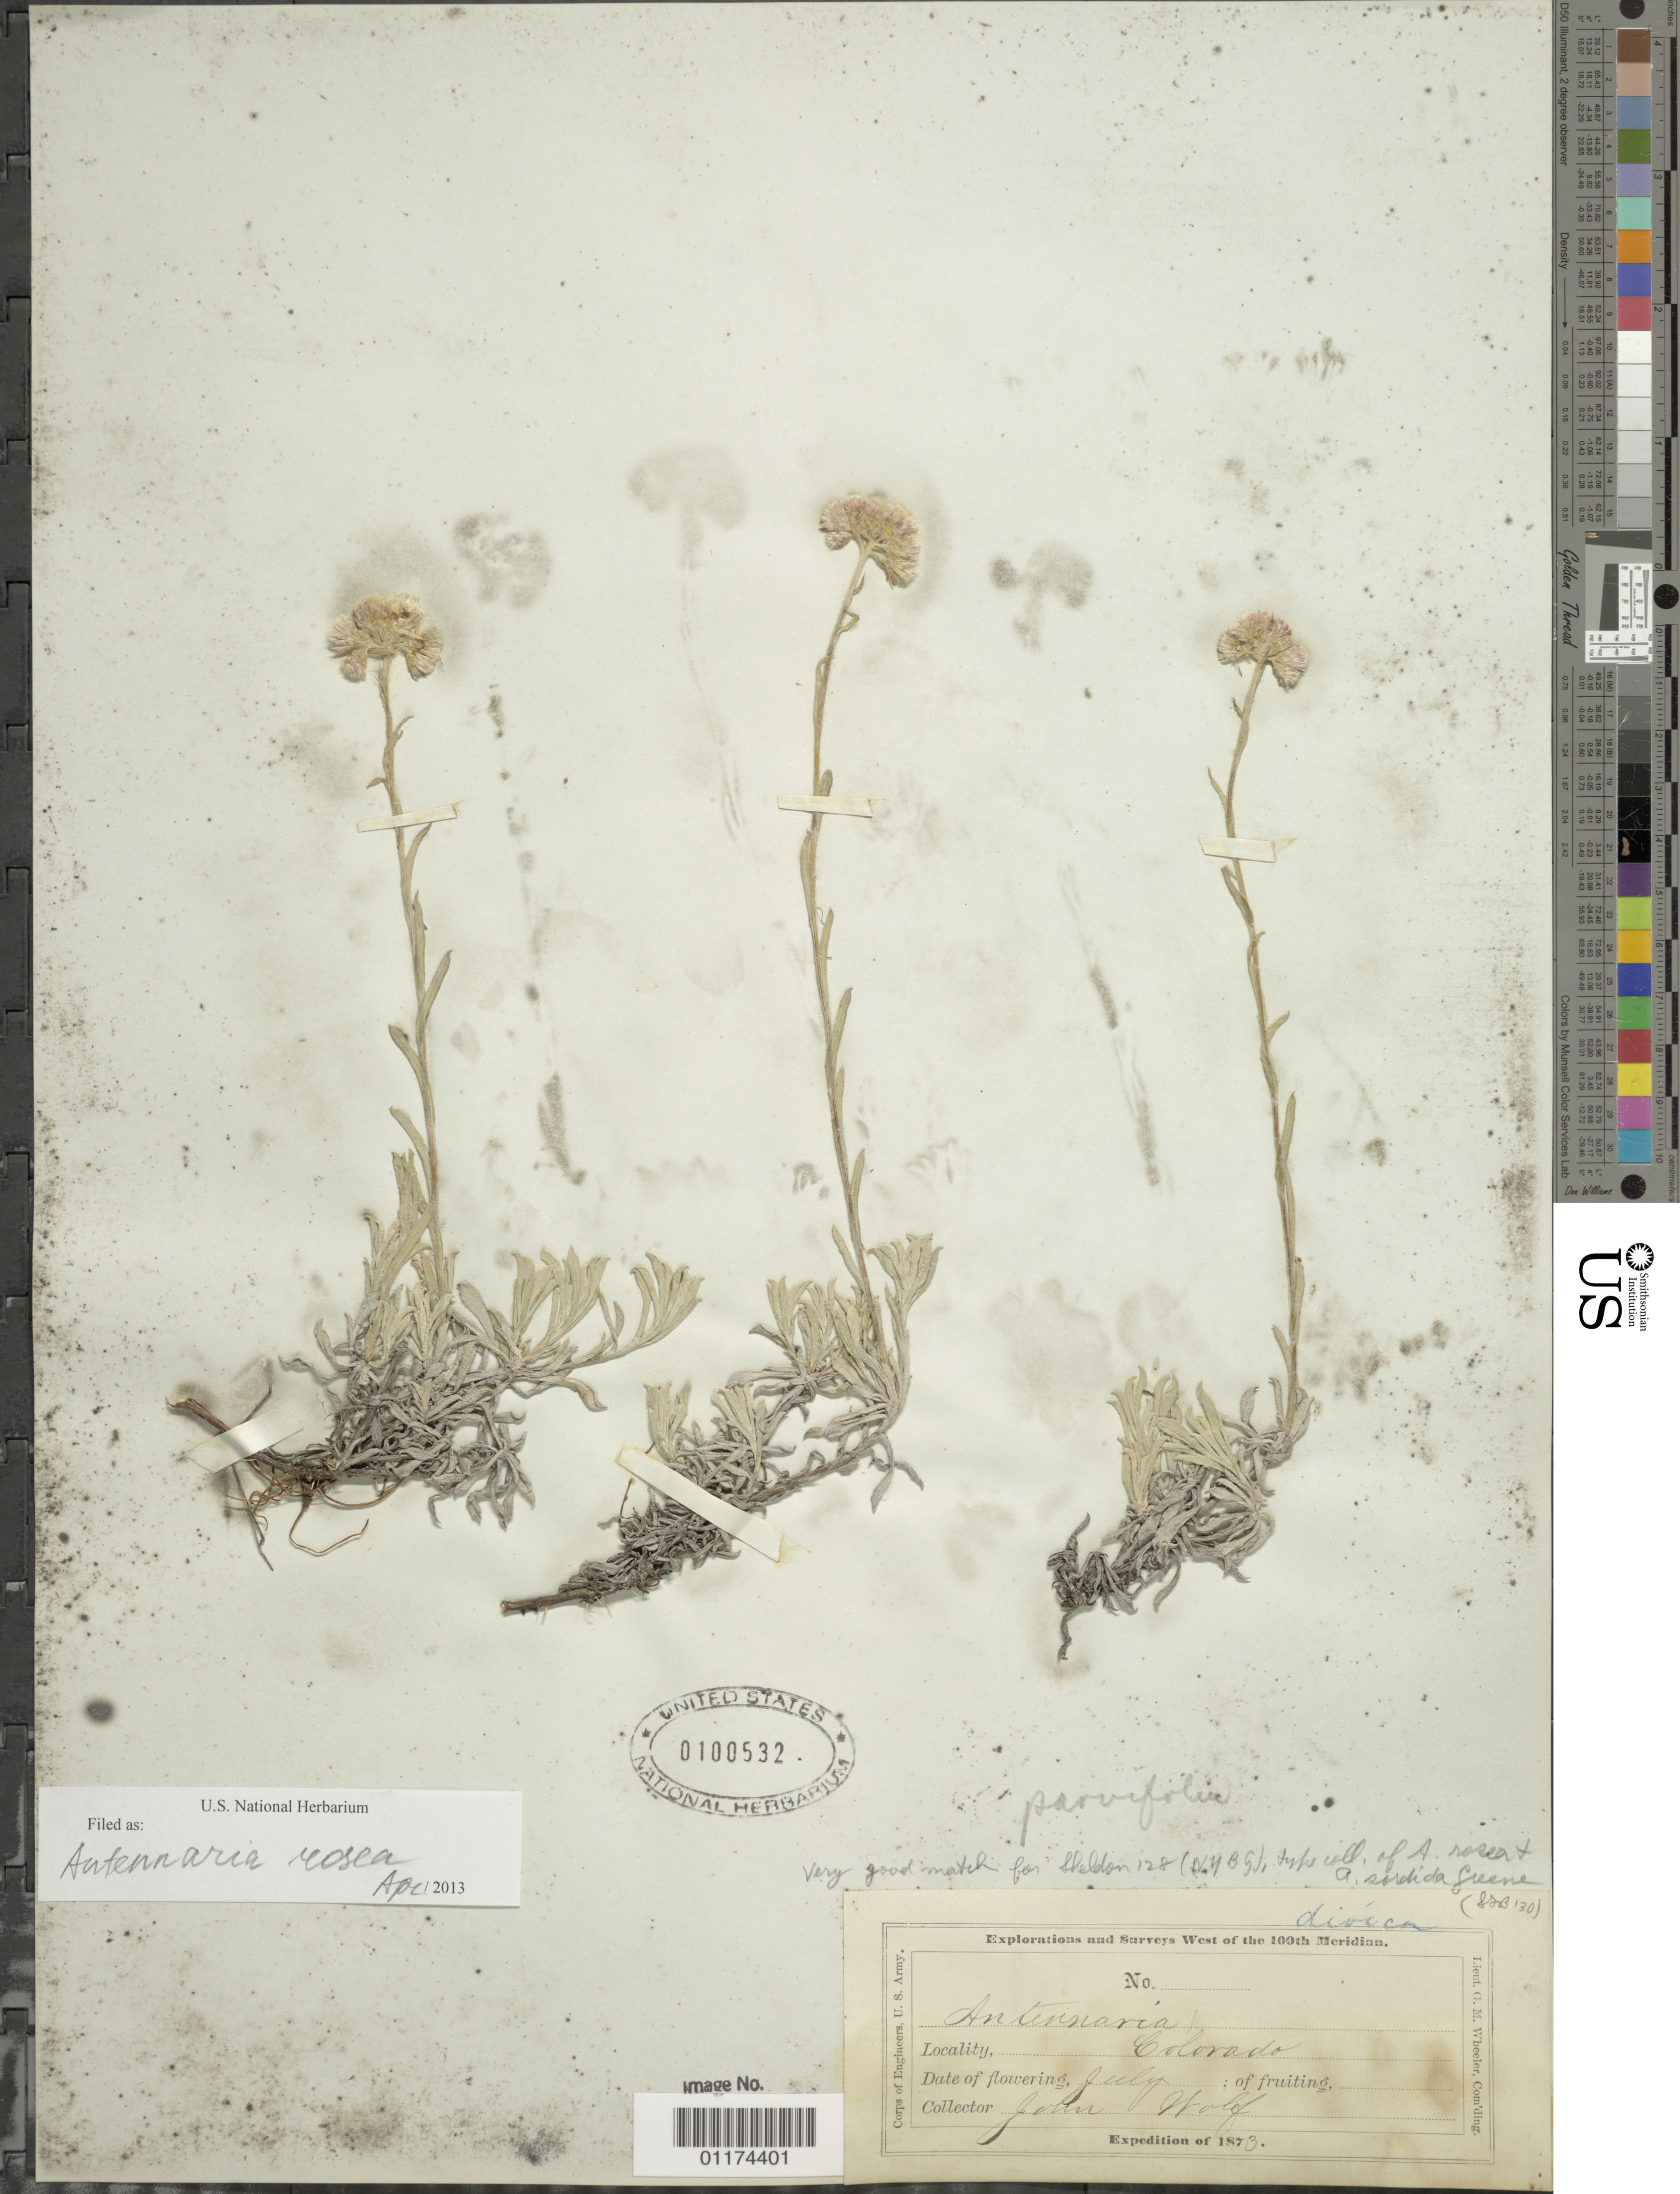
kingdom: Plantae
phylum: Tracheophyta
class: Magnoliopsida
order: Asterales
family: Asteraceae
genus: Antennaria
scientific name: Antennaria rosea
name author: Greene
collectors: J. Wolf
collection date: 1873-07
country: United States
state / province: Colorado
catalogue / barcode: US 100532